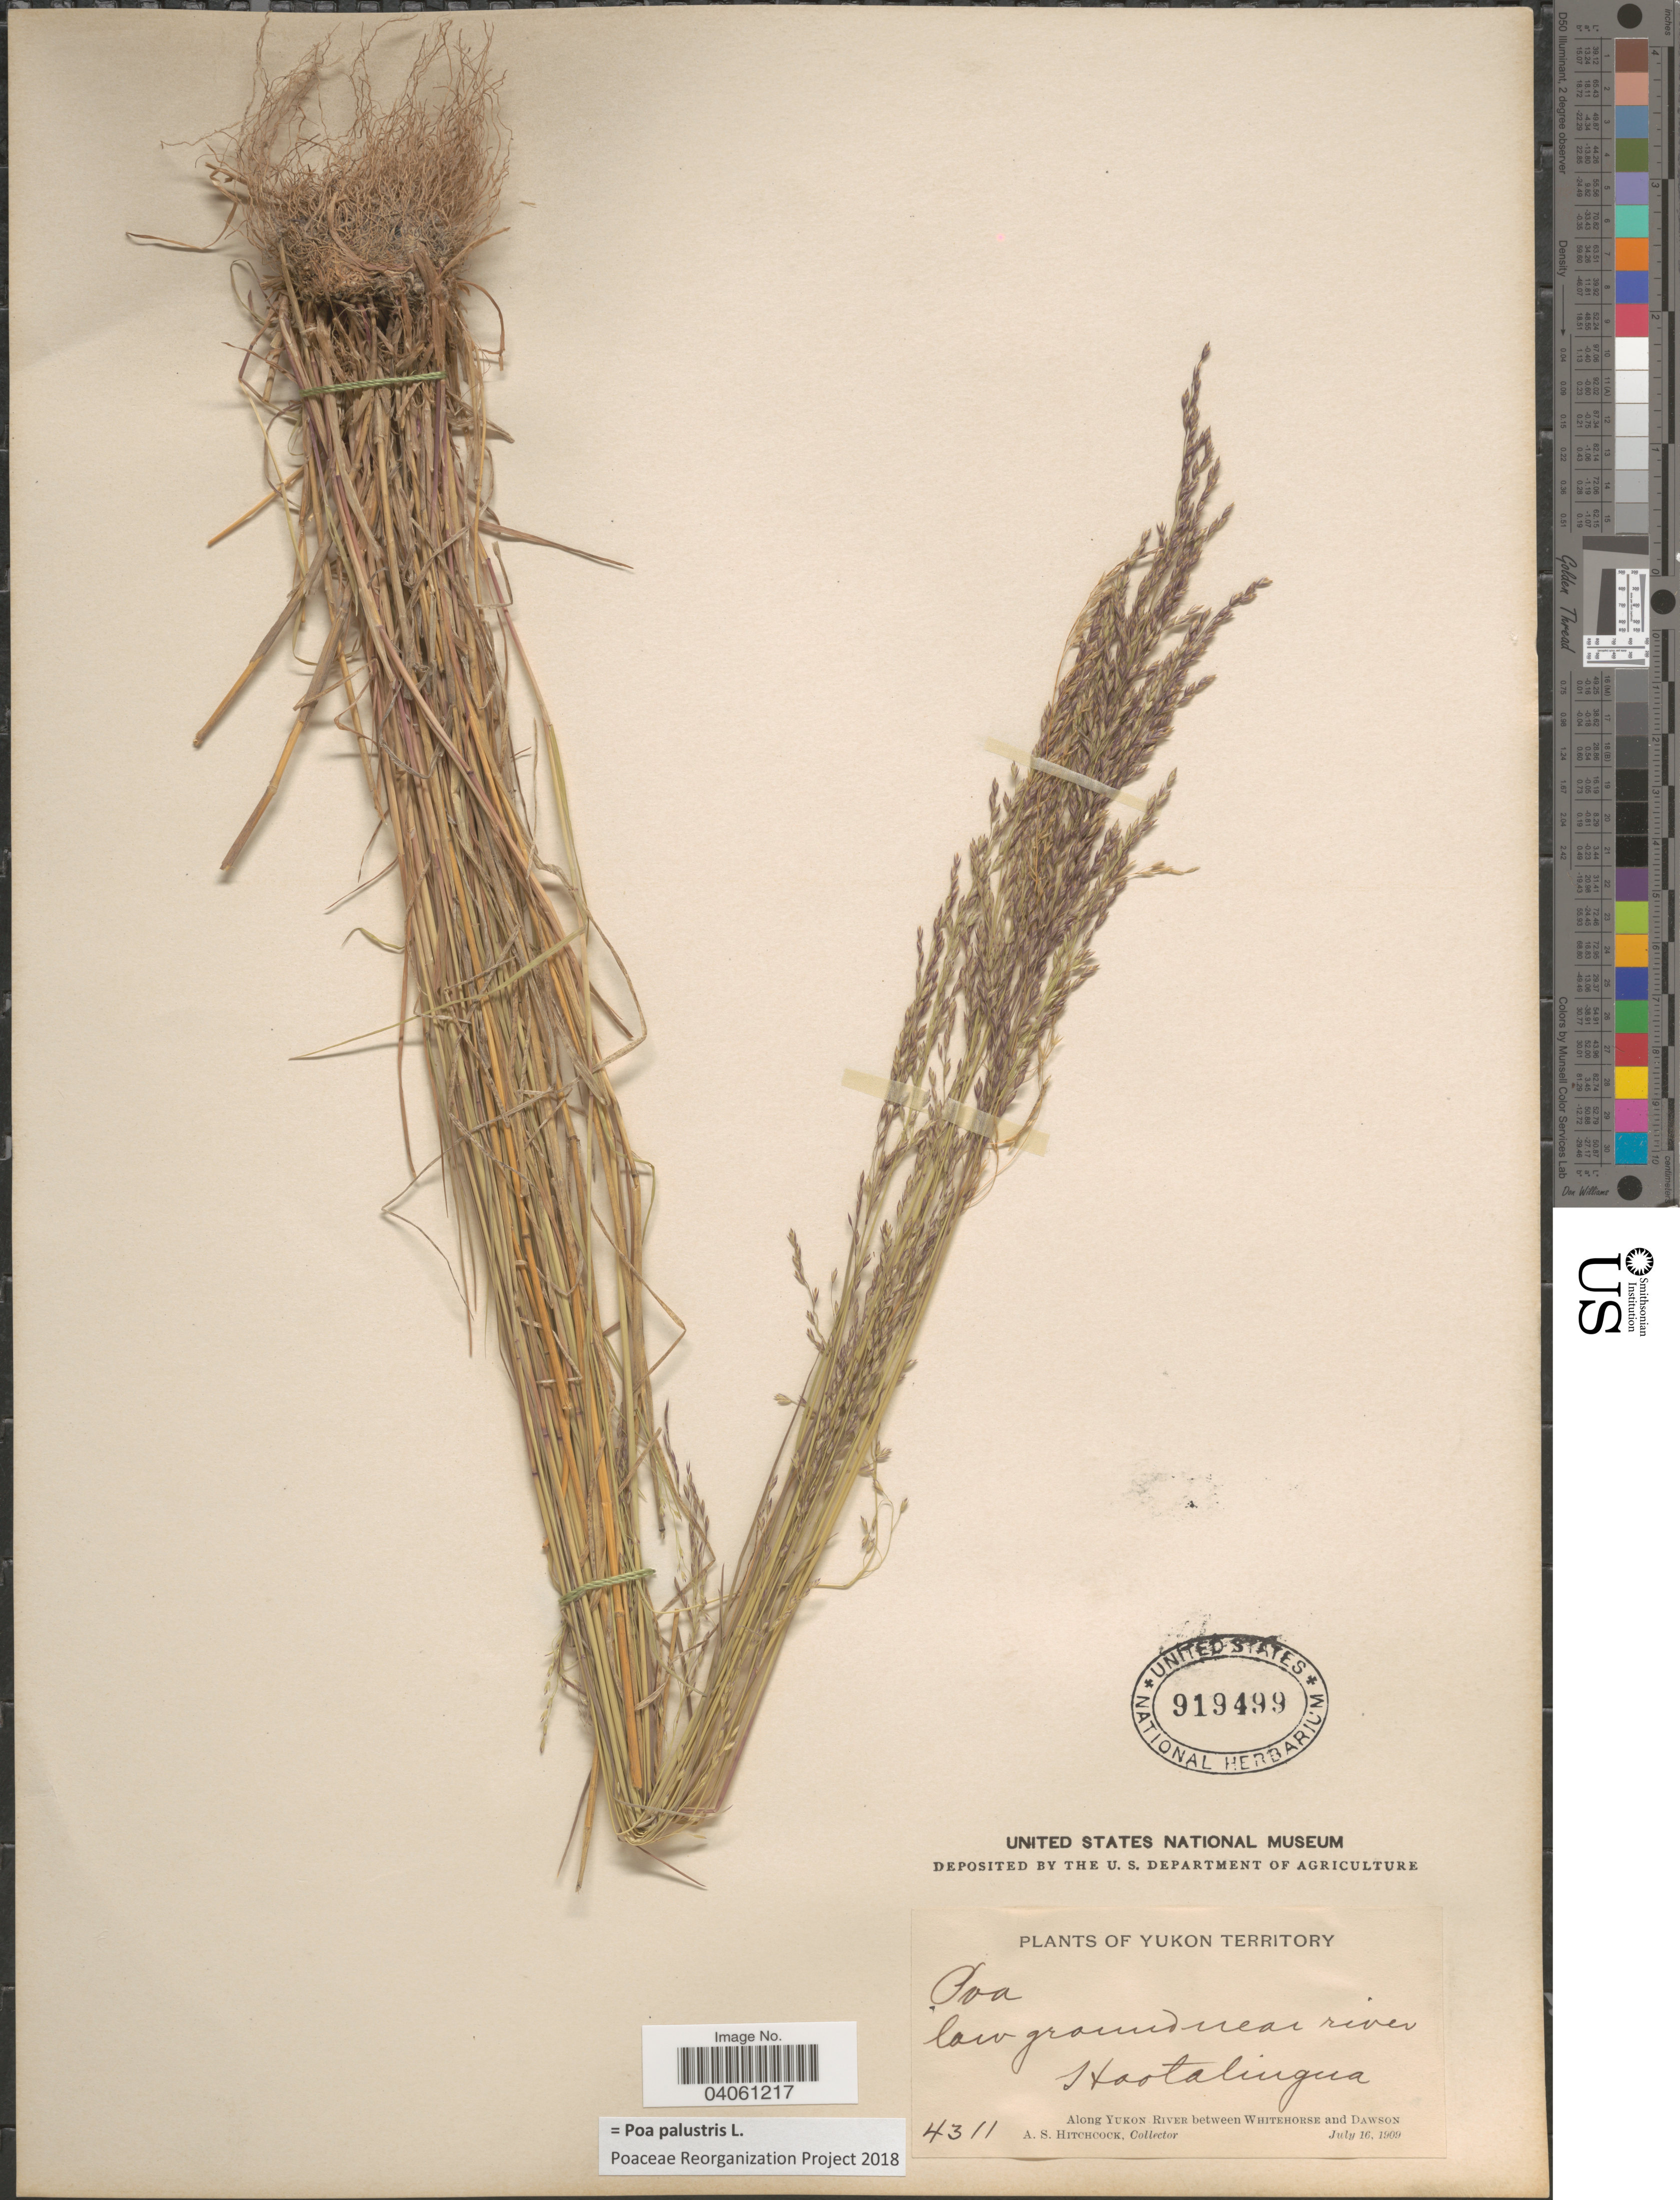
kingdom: Plantae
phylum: Tracheophyta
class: Liliopsida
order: Poales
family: Poaceae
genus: Poa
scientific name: Poa palustris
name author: L.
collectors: A. S. Hitchcock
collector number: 4311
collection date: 1909-07-16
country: Canada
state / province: Yukon Territory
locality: Low ground near river Hootalingua. Along Yukon River between Whitehorse and Dawson.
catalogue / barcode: US 919499